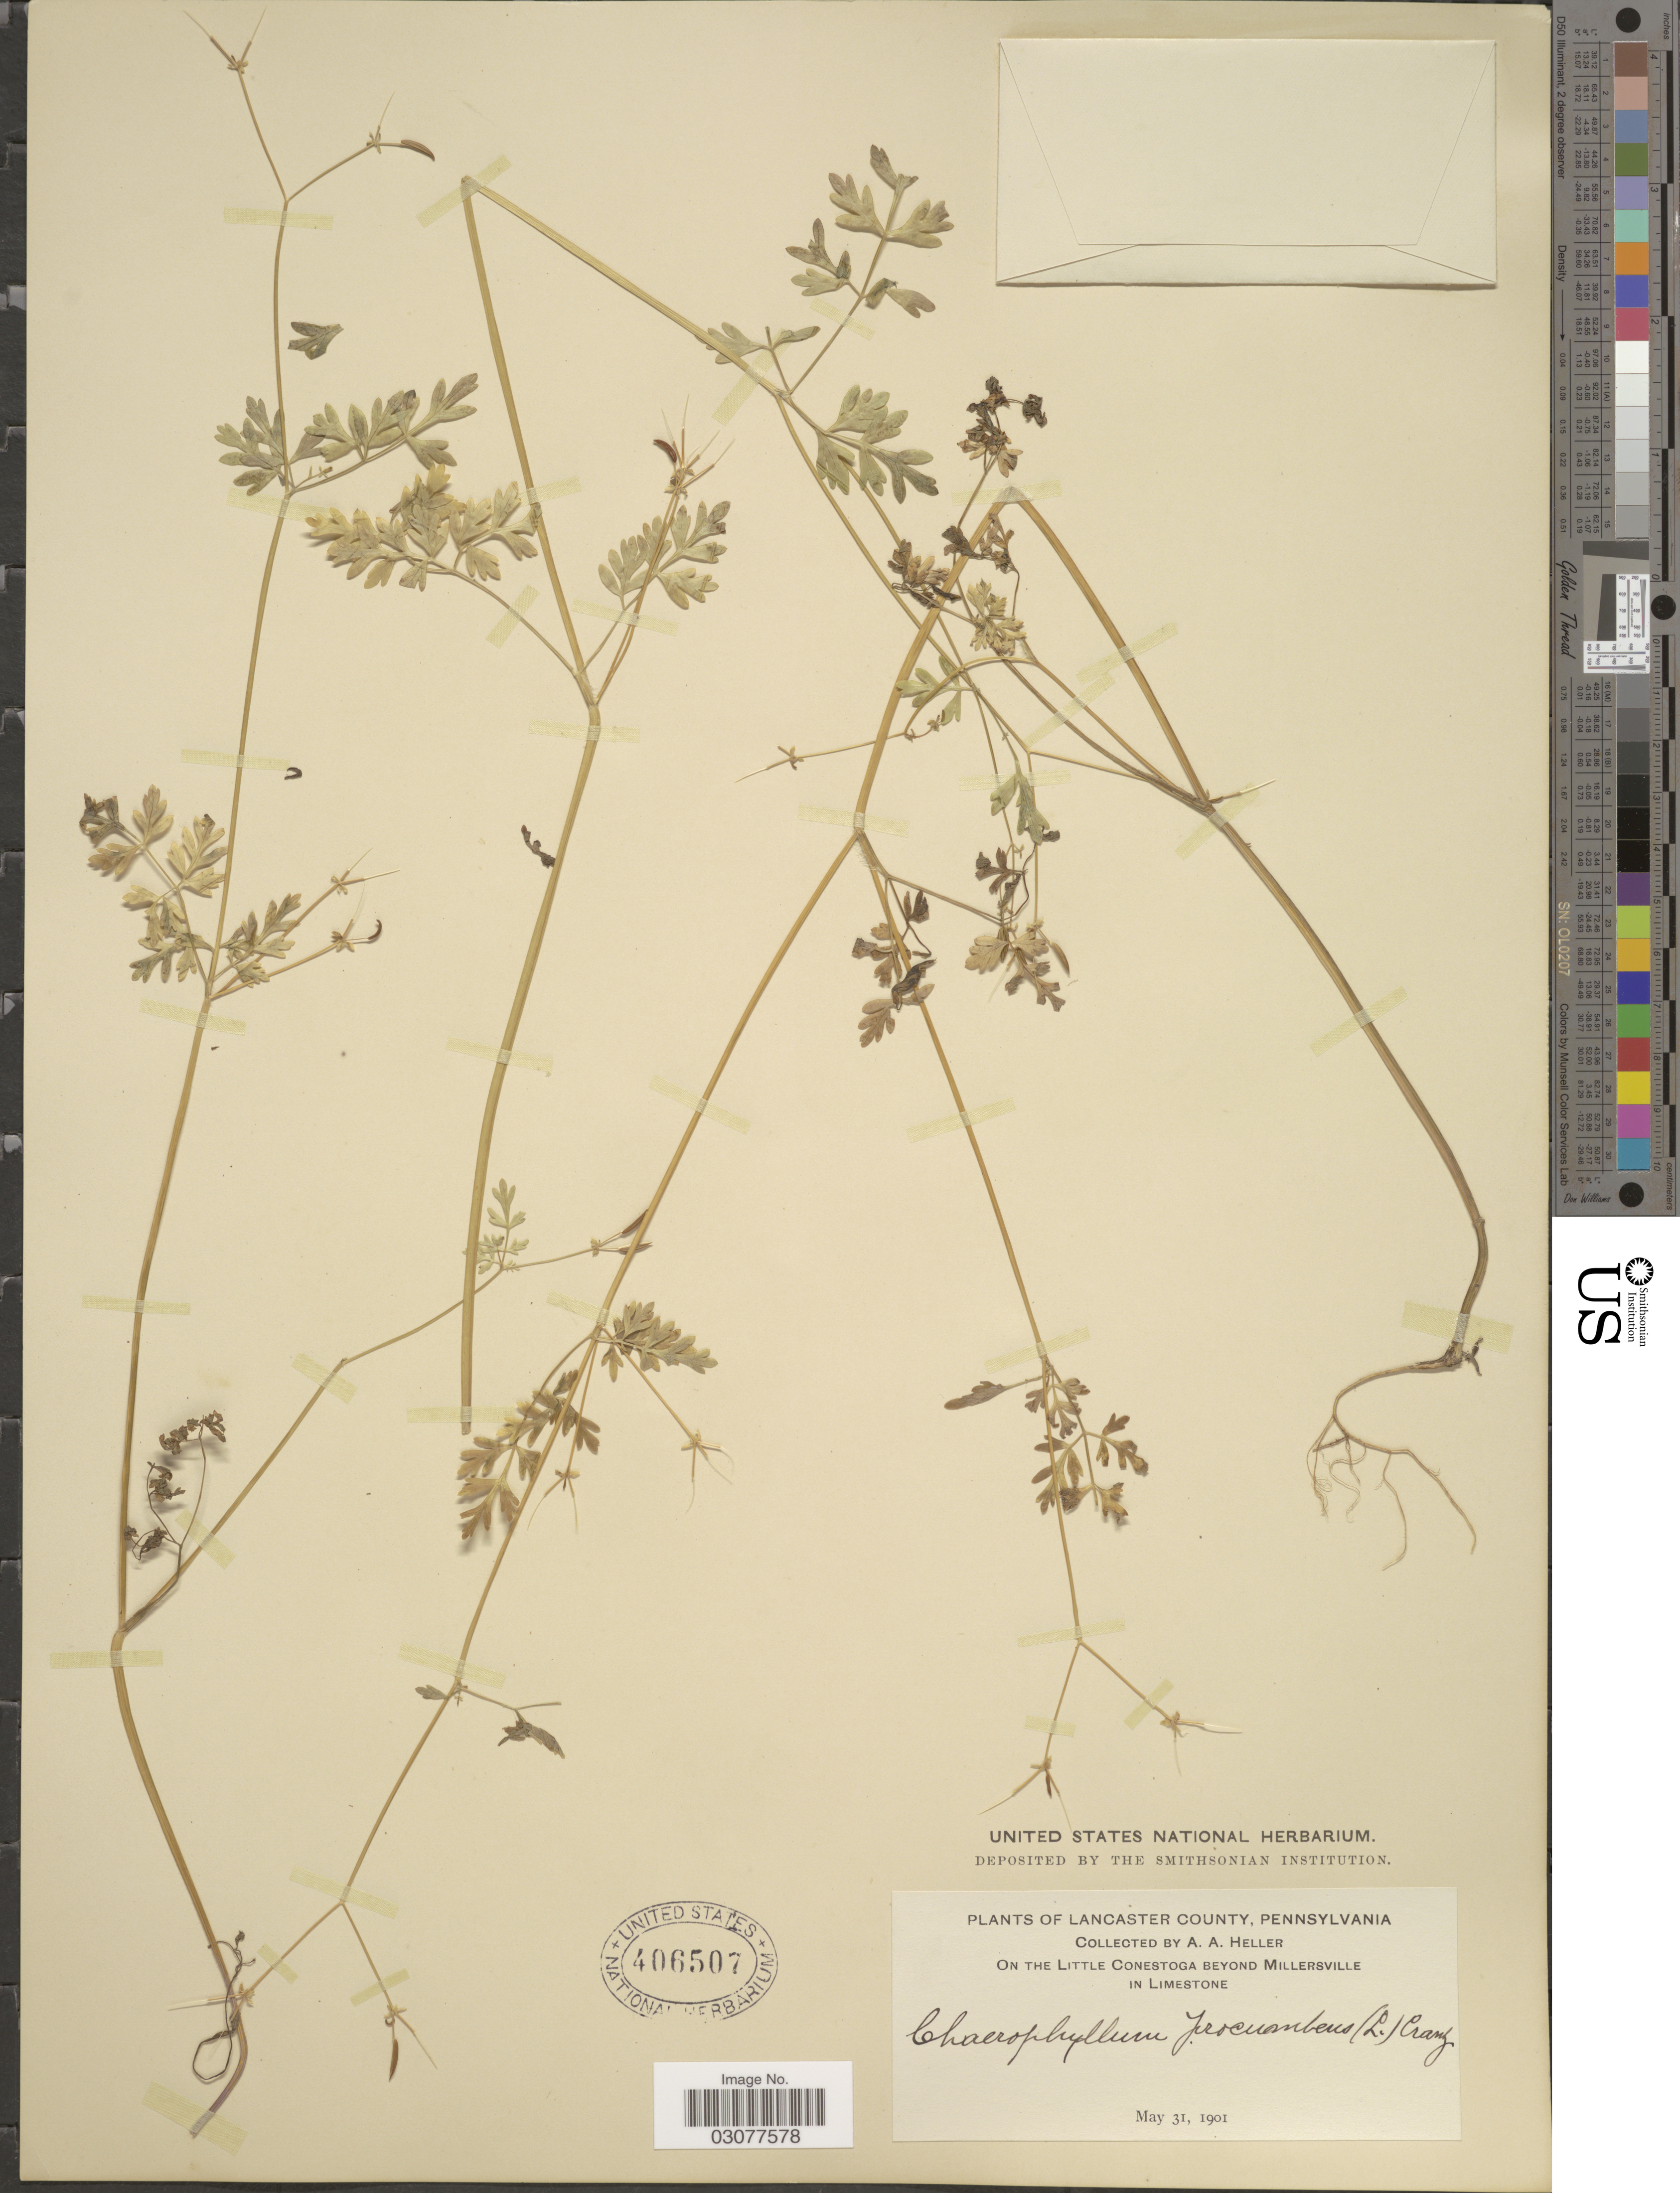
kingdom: Plantae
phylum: Tracheophyta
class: Magnoliopsida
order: Apiales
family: Apiaceae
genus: Chaerophyllum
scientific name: Chaerophyllum procumbens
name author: (L.) Crantz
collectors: A. A. Heller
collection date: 1901-05-31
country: United States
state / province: Pennsylvania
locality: Lancaster County, On the Little Conestoga beyond Millersville in Limestone.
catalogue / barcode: US 406507